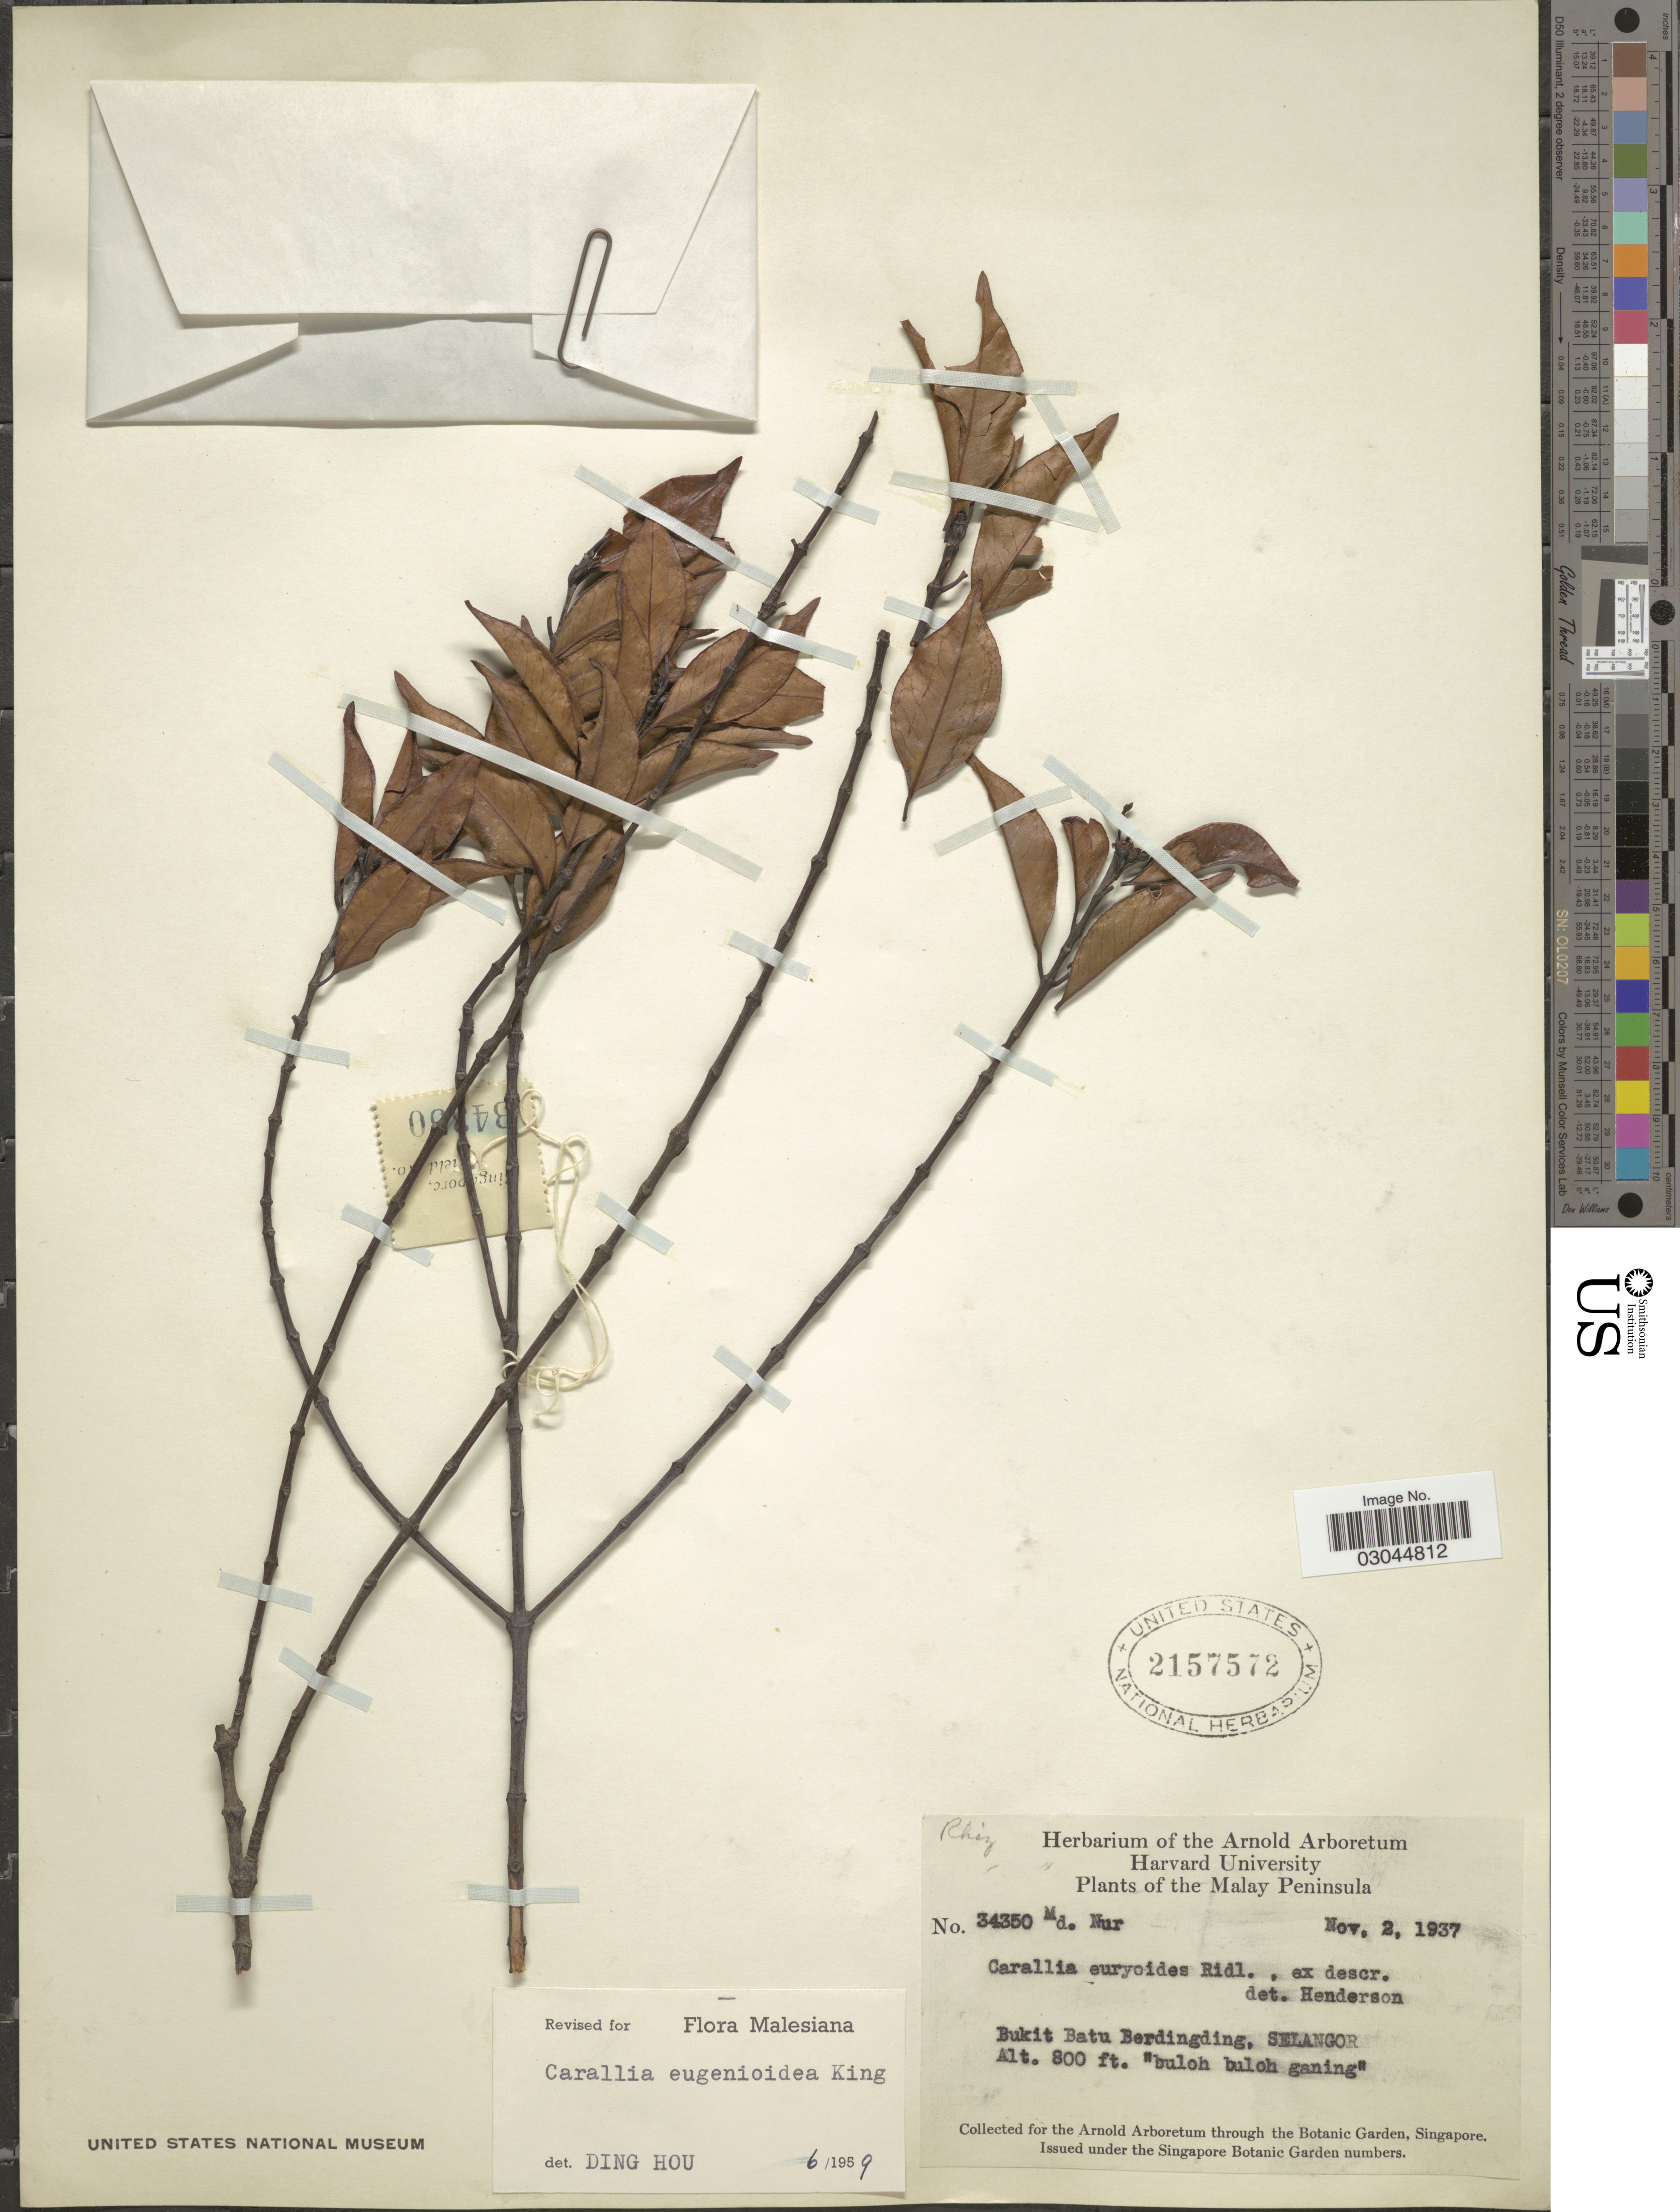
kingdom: Plantae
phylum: Tracheophyta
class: Magnoliopsida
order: Malpighiales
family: Rhizophoraceae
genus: Carallia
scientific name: Carallia eugenioidea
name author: King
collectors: M. Nur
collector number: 34350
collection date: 1937-11-02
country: Malaysia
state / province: Selangor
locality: Malay Peninsula. Bukit Batu Berdingding, "buloh buloh ganing".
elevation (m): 244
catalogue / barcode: US 2157572